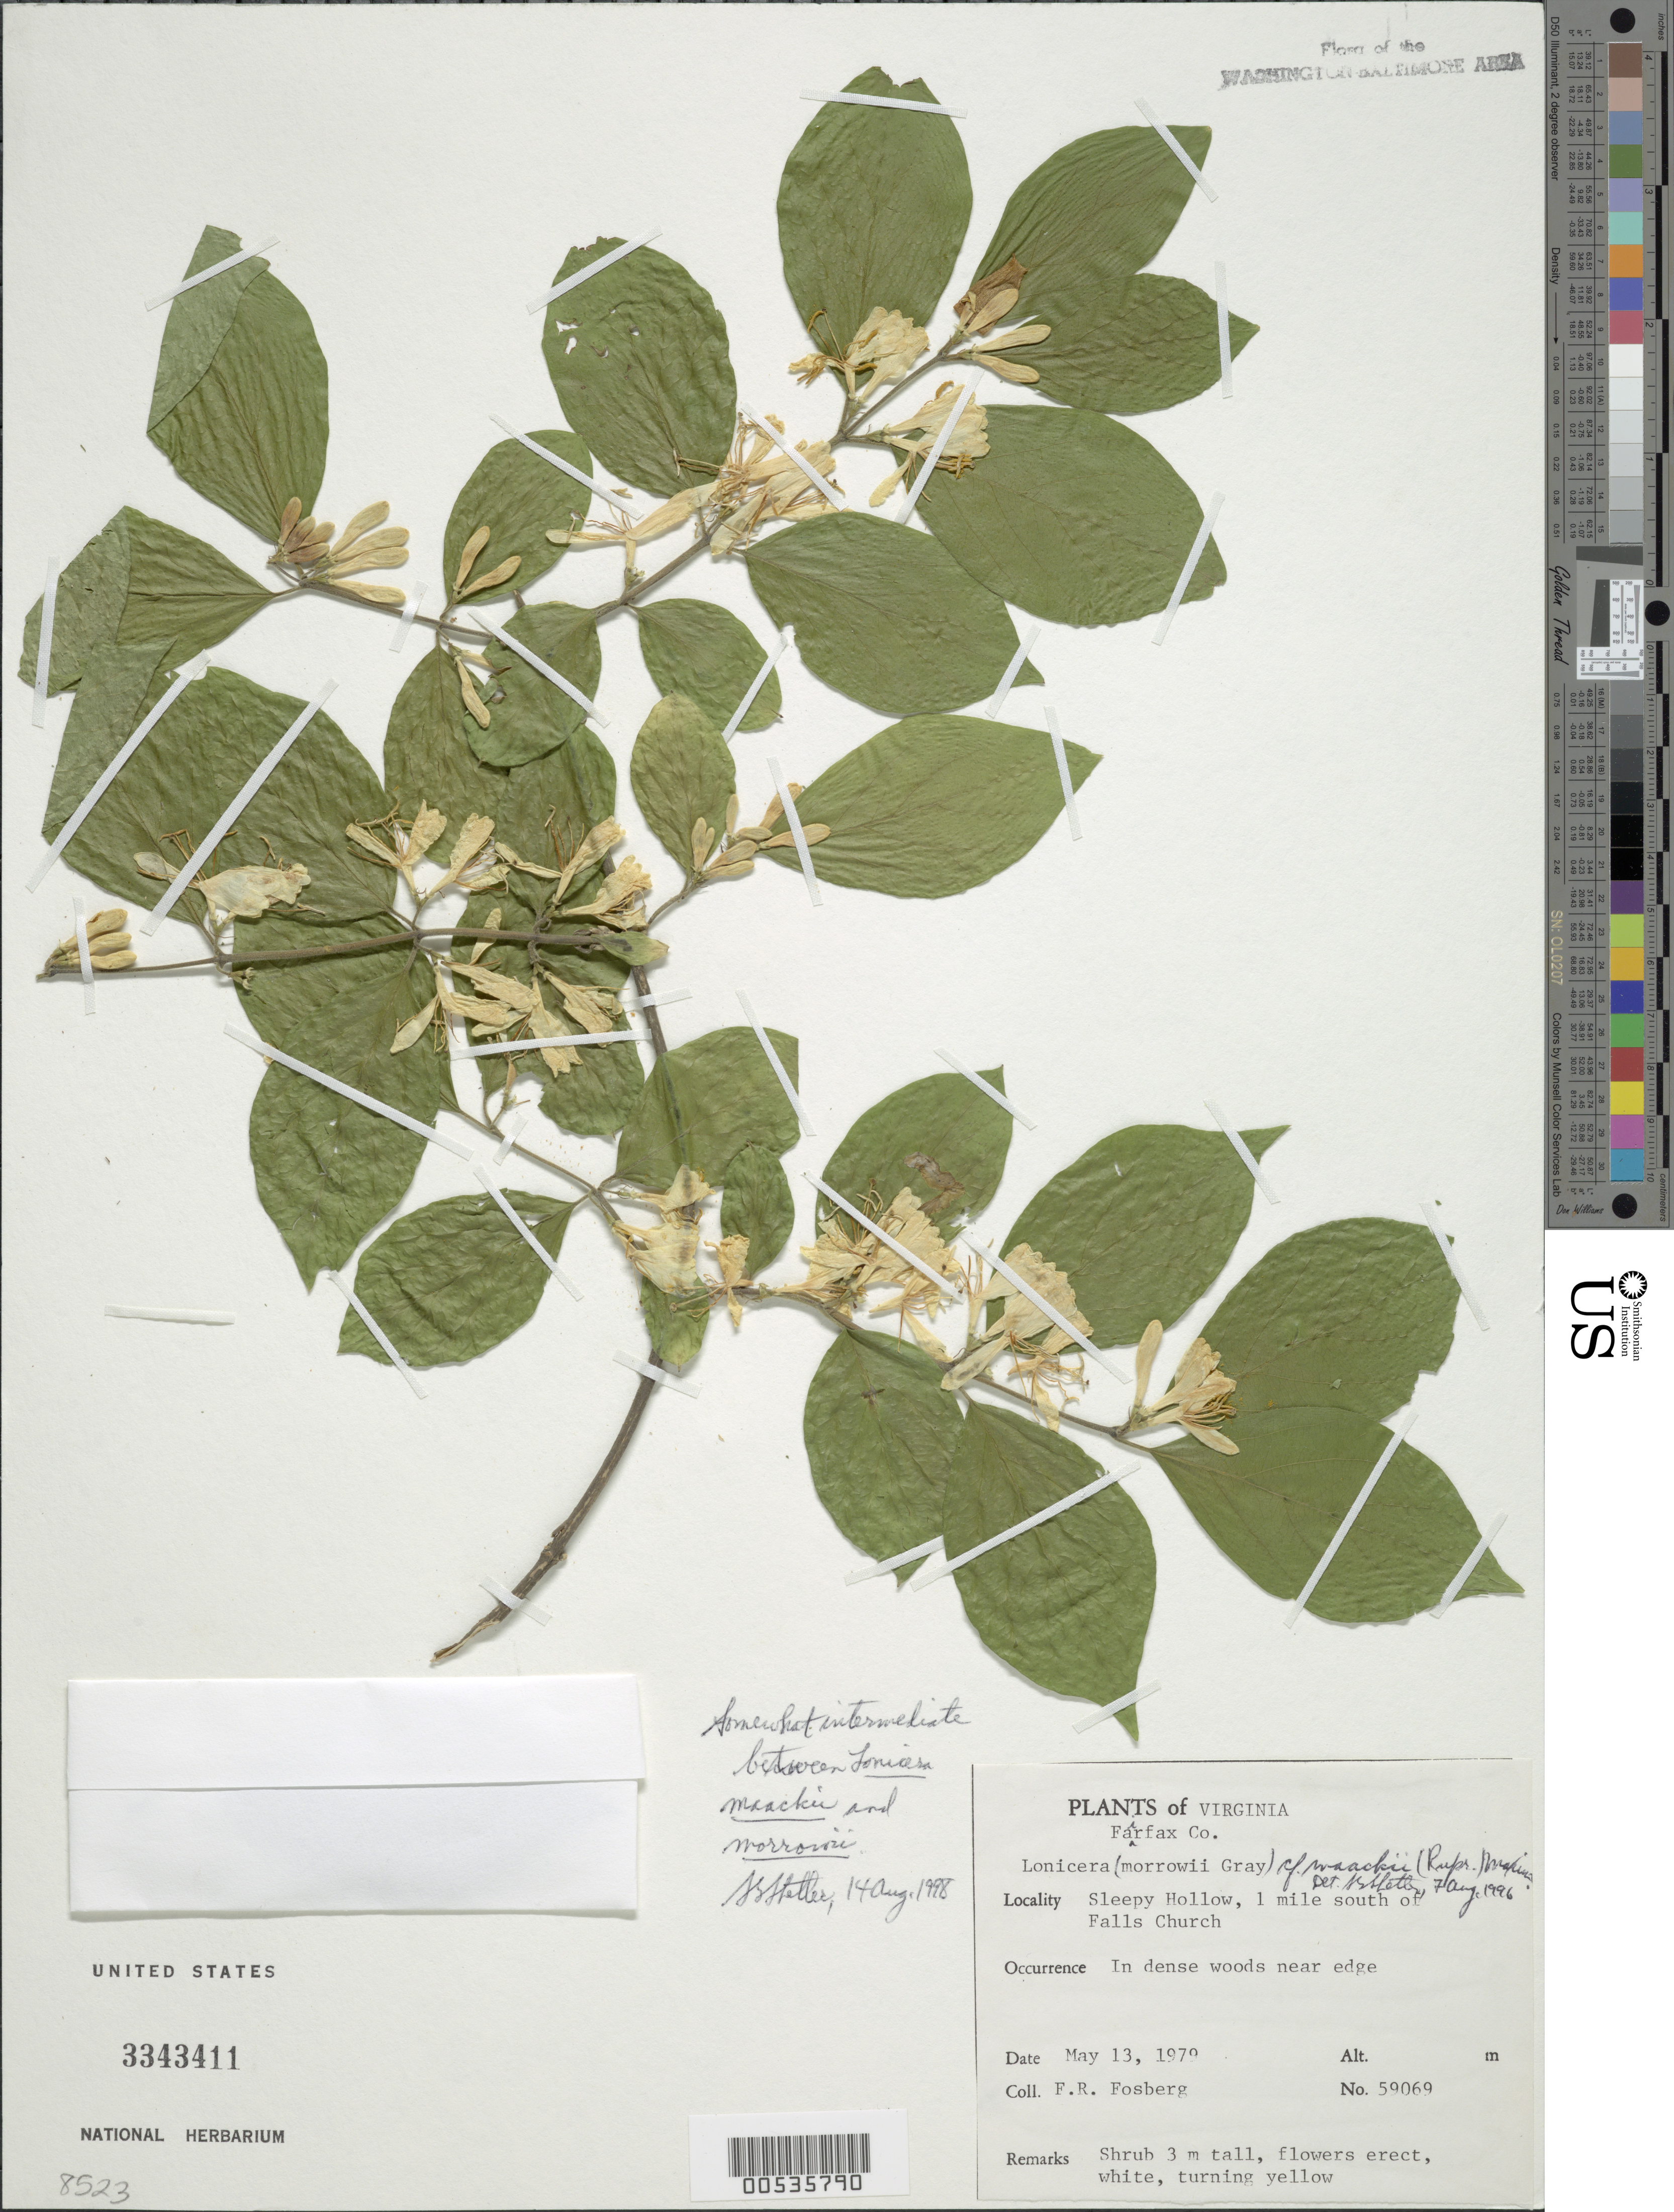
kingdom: Plantae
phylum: Tracheophyta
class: Magnoliopsida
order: Dipsacales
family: Caprifoliaceae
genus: Lonicera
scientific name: Lonicera maackii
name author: (Rupr.) Maxim.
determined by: Shetler, Stanwyn G., (US), NMNH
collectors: F. R. Fosberg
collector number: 59069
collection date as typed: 13 May 1979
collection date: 1979-05-13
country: United States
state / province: Virginia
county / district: Fairfax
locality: Sleepy Hollow, S of Falls Church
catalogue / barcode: US 3343411